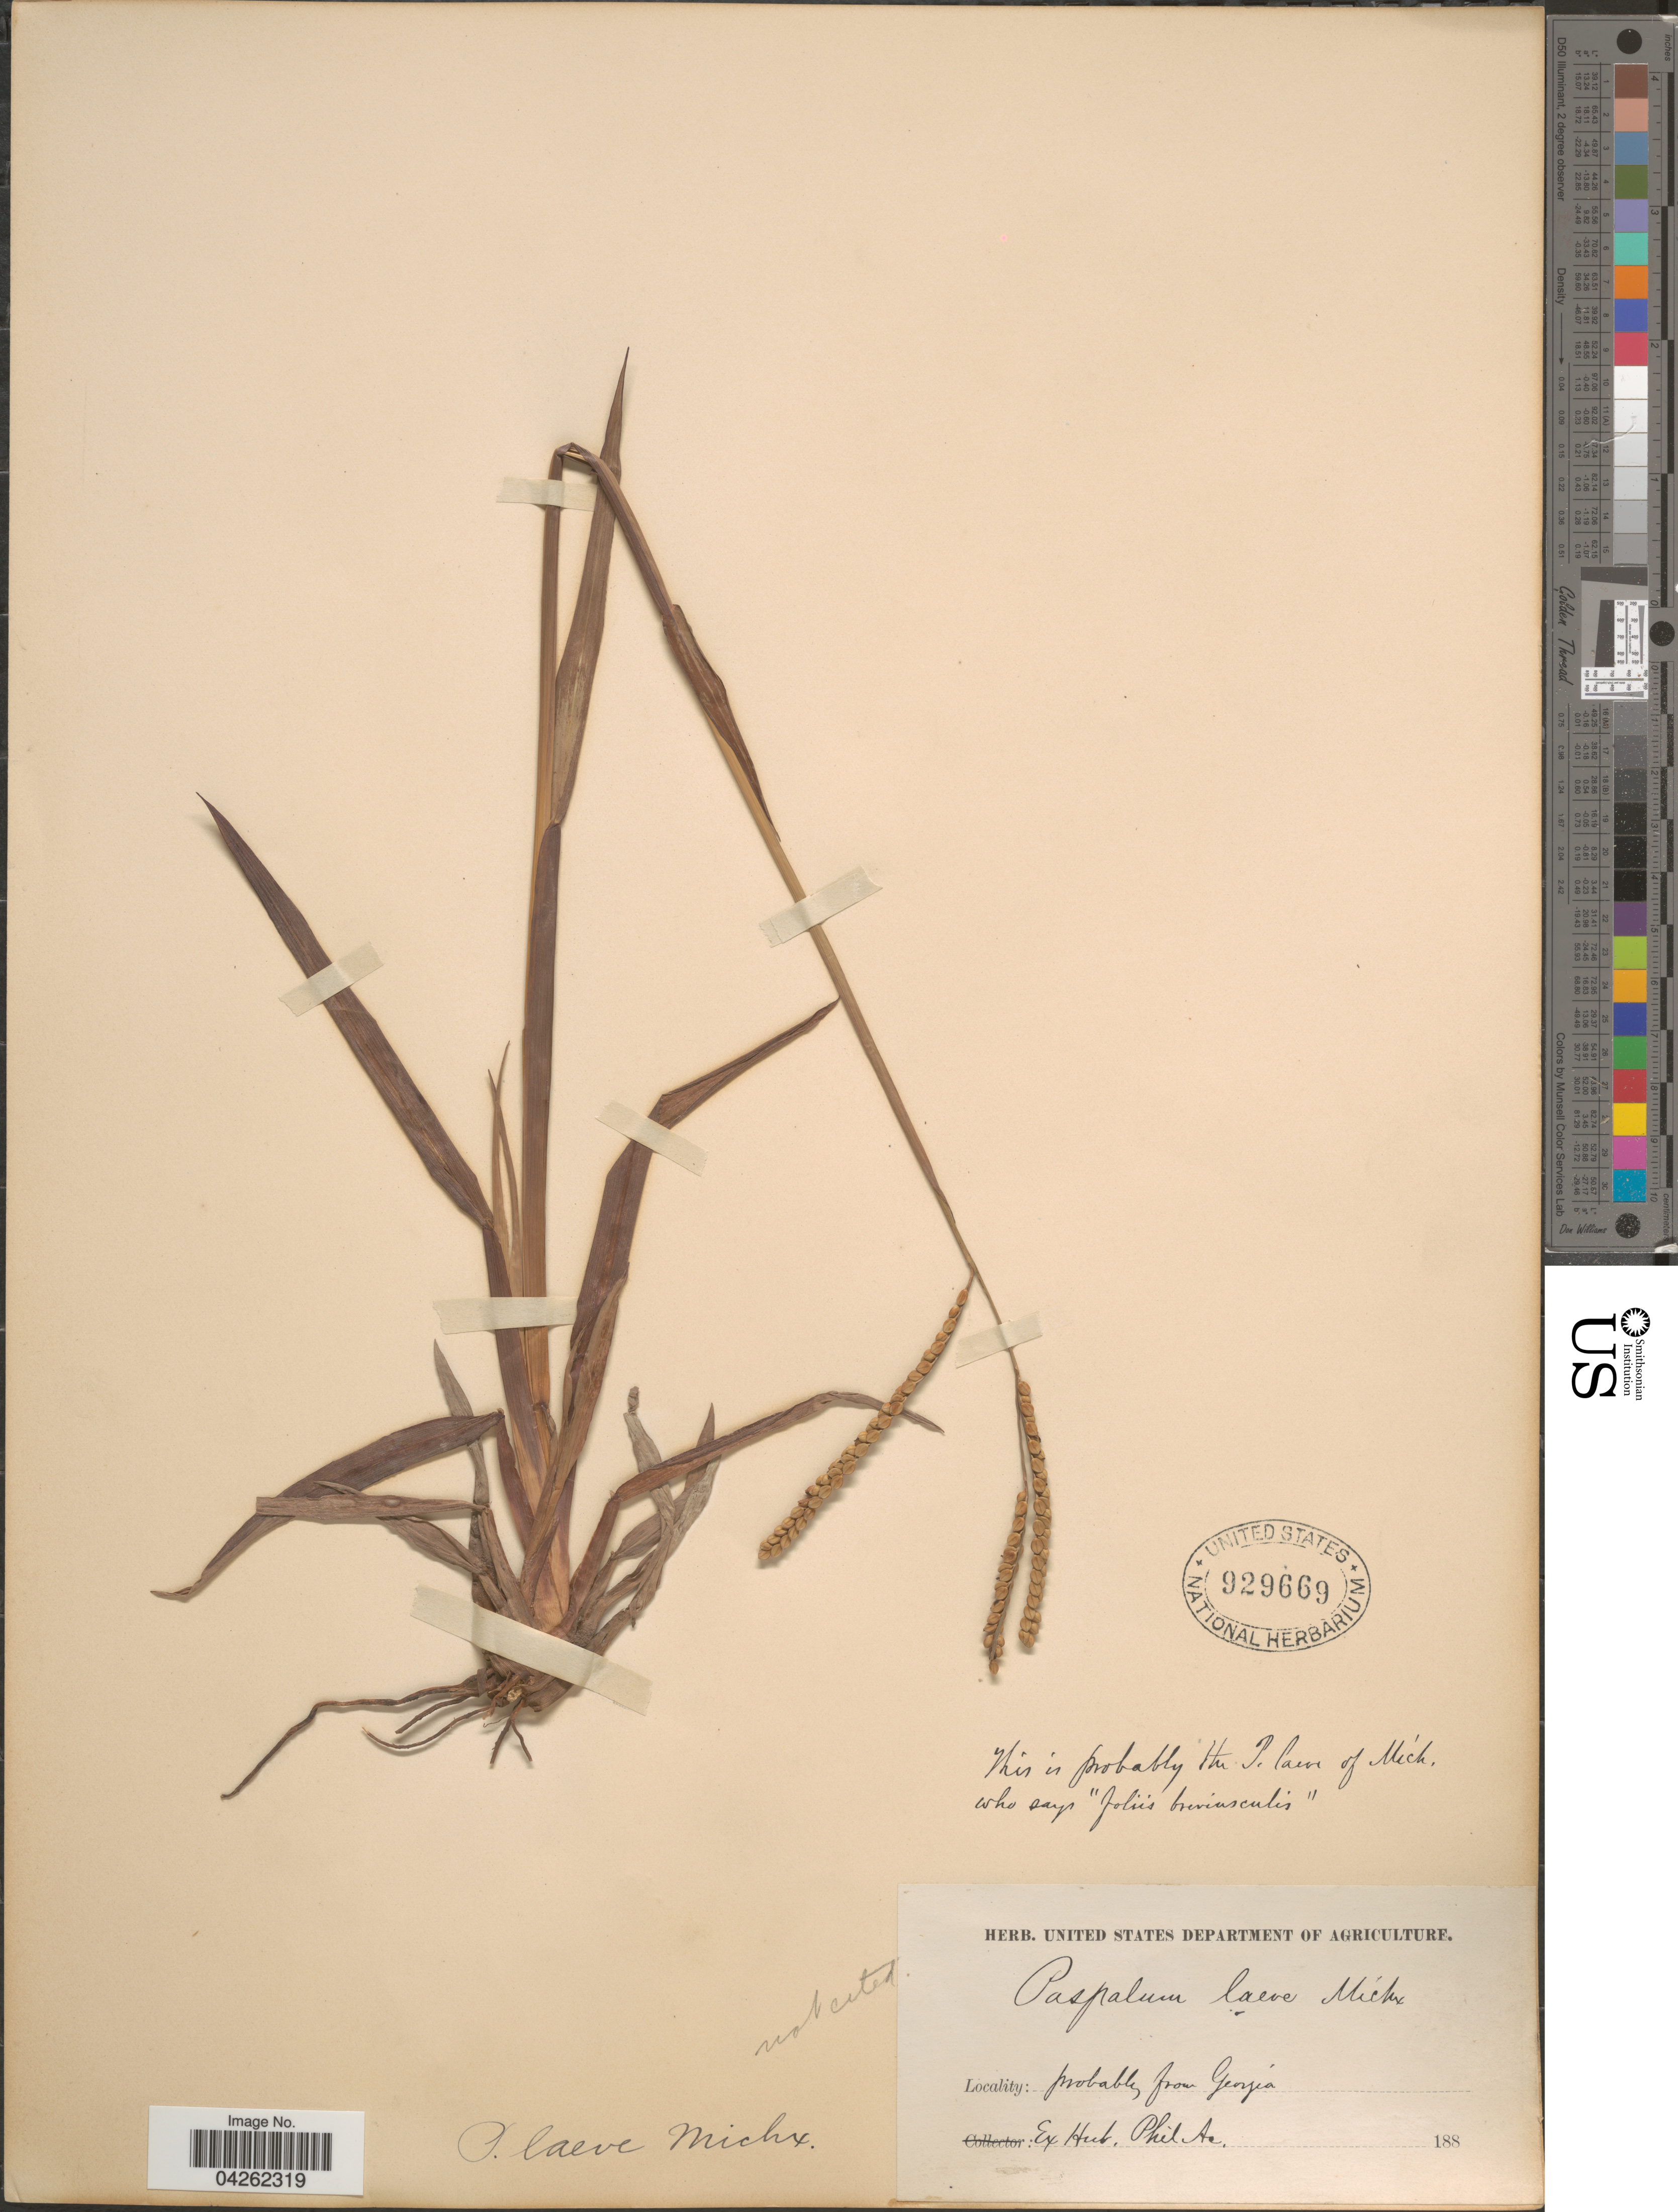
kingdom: Plantae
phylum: Tracheophyta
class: Liliopsida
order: Poales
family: Poaceae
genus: Paspalum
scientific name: Paspalum laeve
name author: Michx.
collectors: ex Herb. Academy of Natural Sciences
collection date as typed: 188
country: United States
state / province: Georgia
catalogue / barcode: US 929669